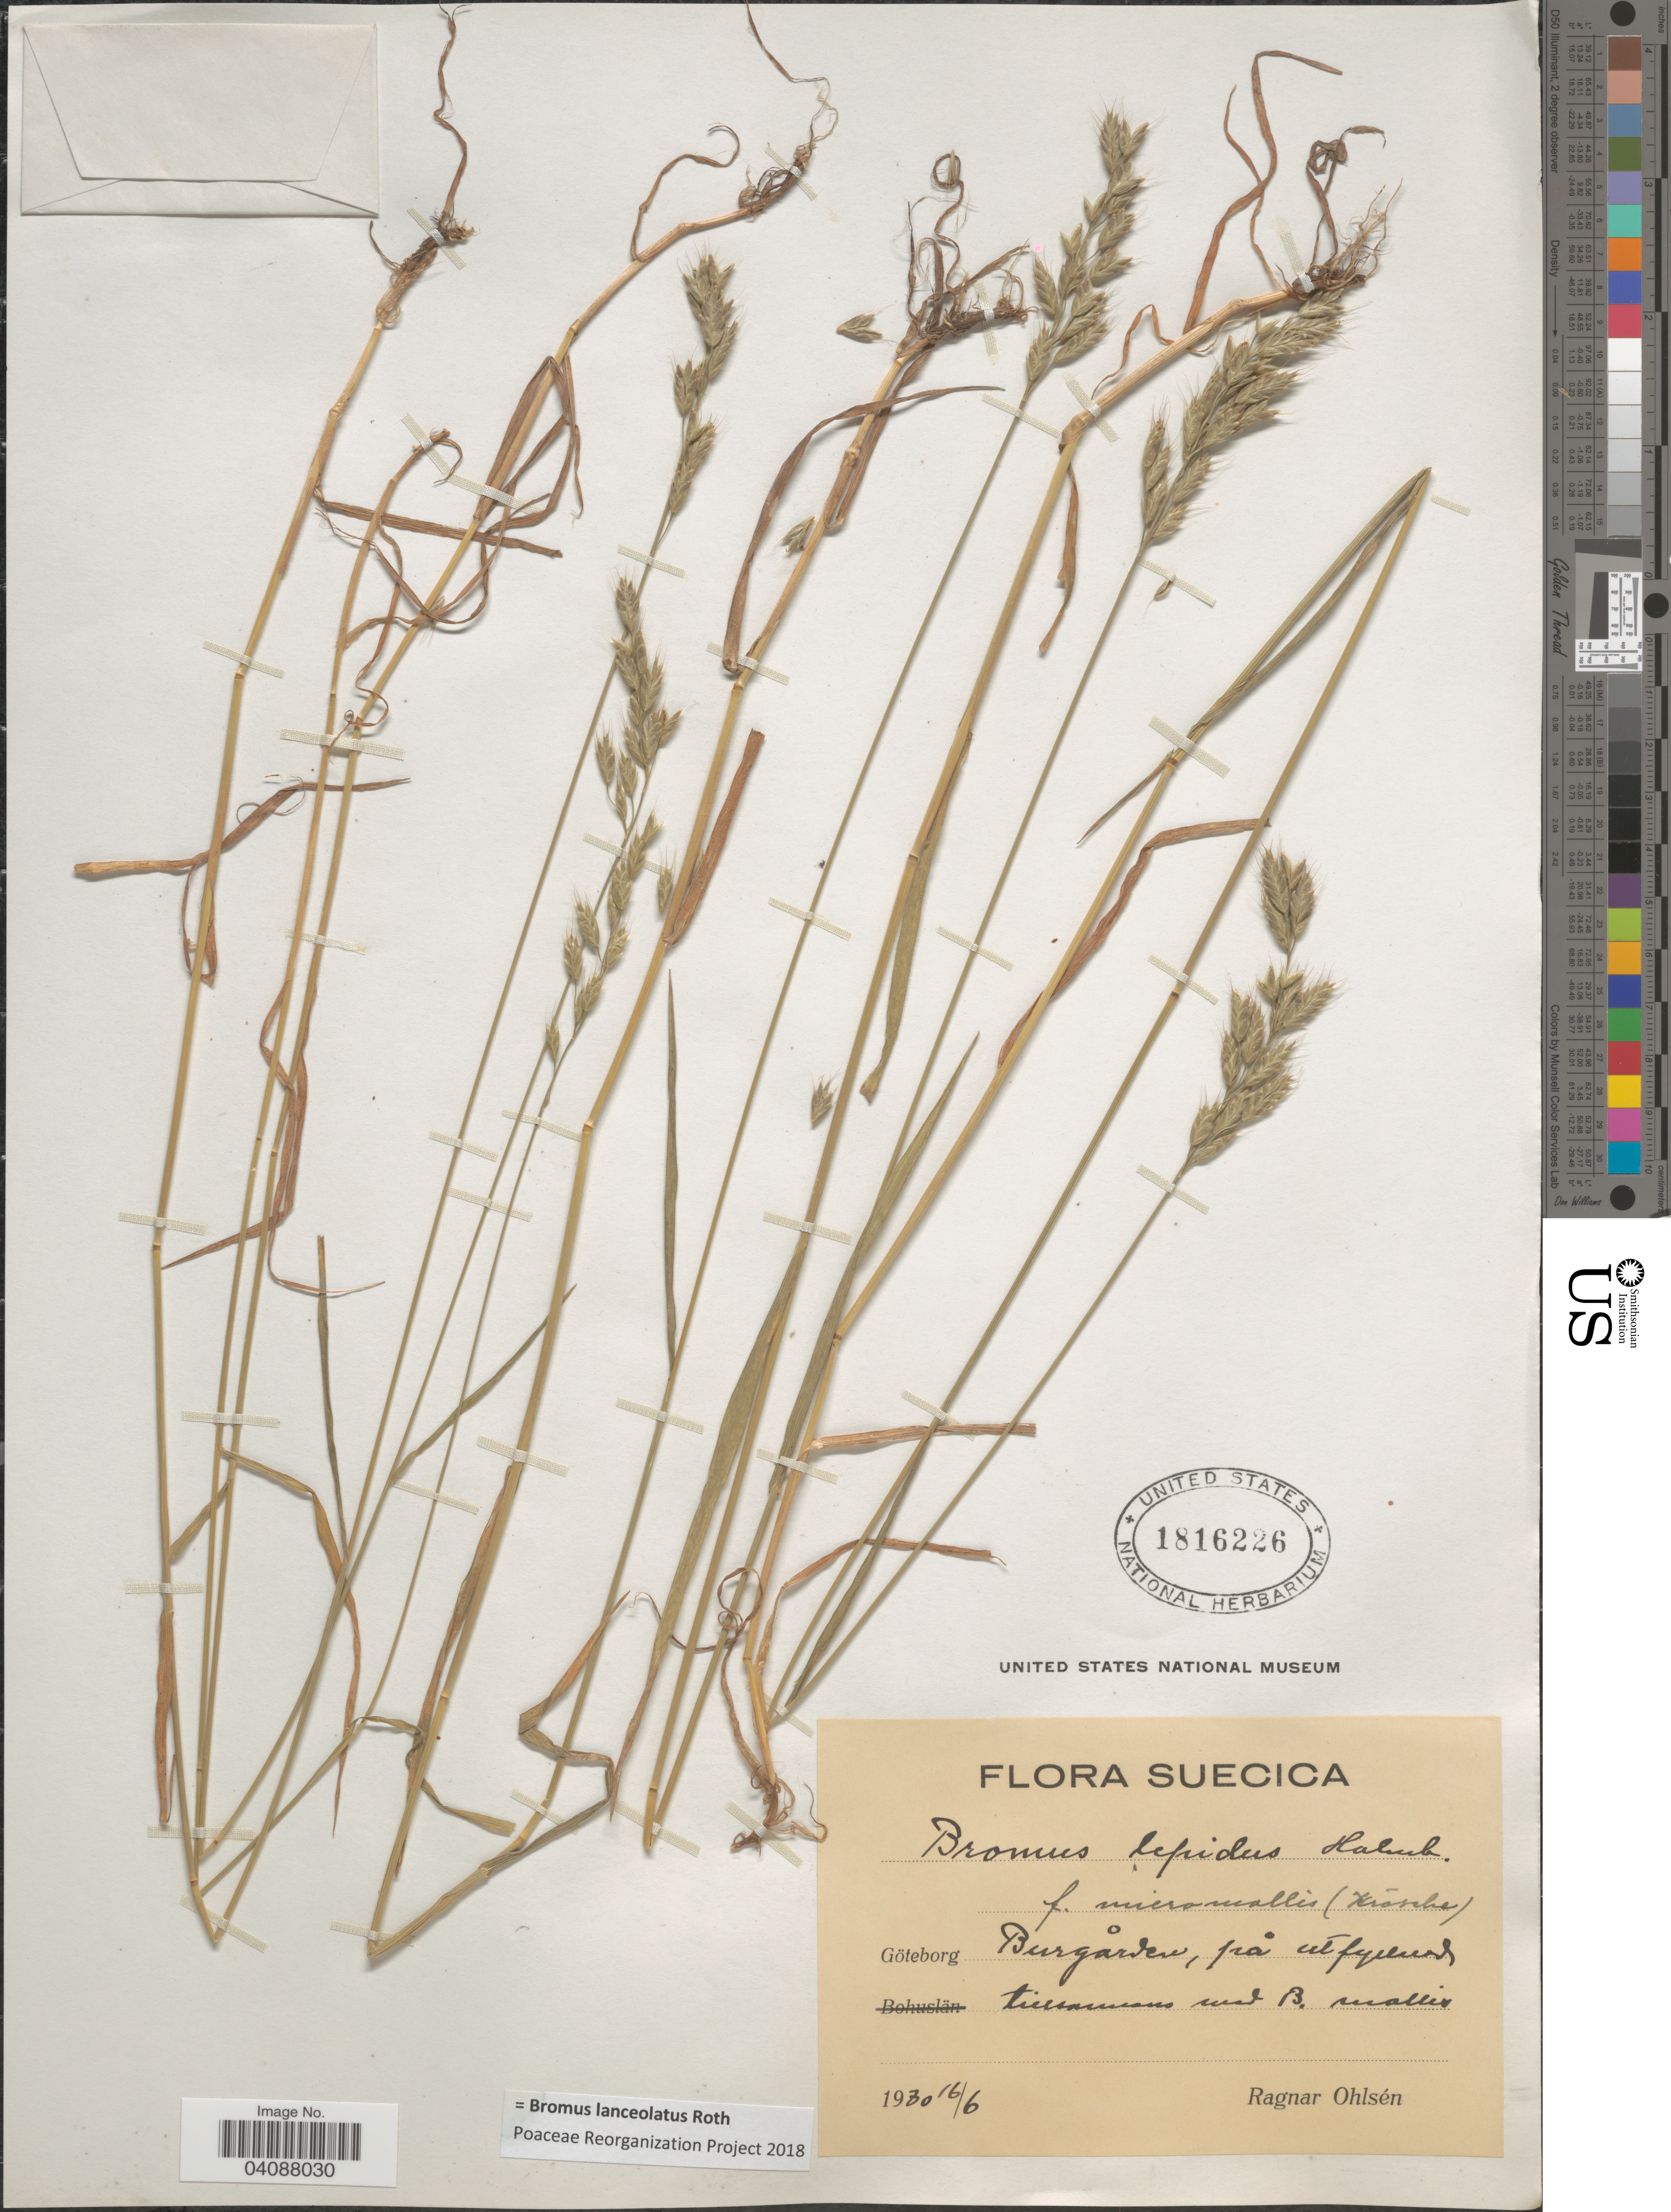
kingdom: Plantae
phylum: Tracheophyta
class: Liliopsida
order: Poales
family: Poaceae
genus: Bromus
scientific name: Bromus lanceolatus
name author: Roth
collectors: R. Ohlsén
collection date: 1930-06-16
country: Sweden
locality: Suecica. Göteborg. Burgården, pa utfyllnad.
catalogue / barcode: US 1816226